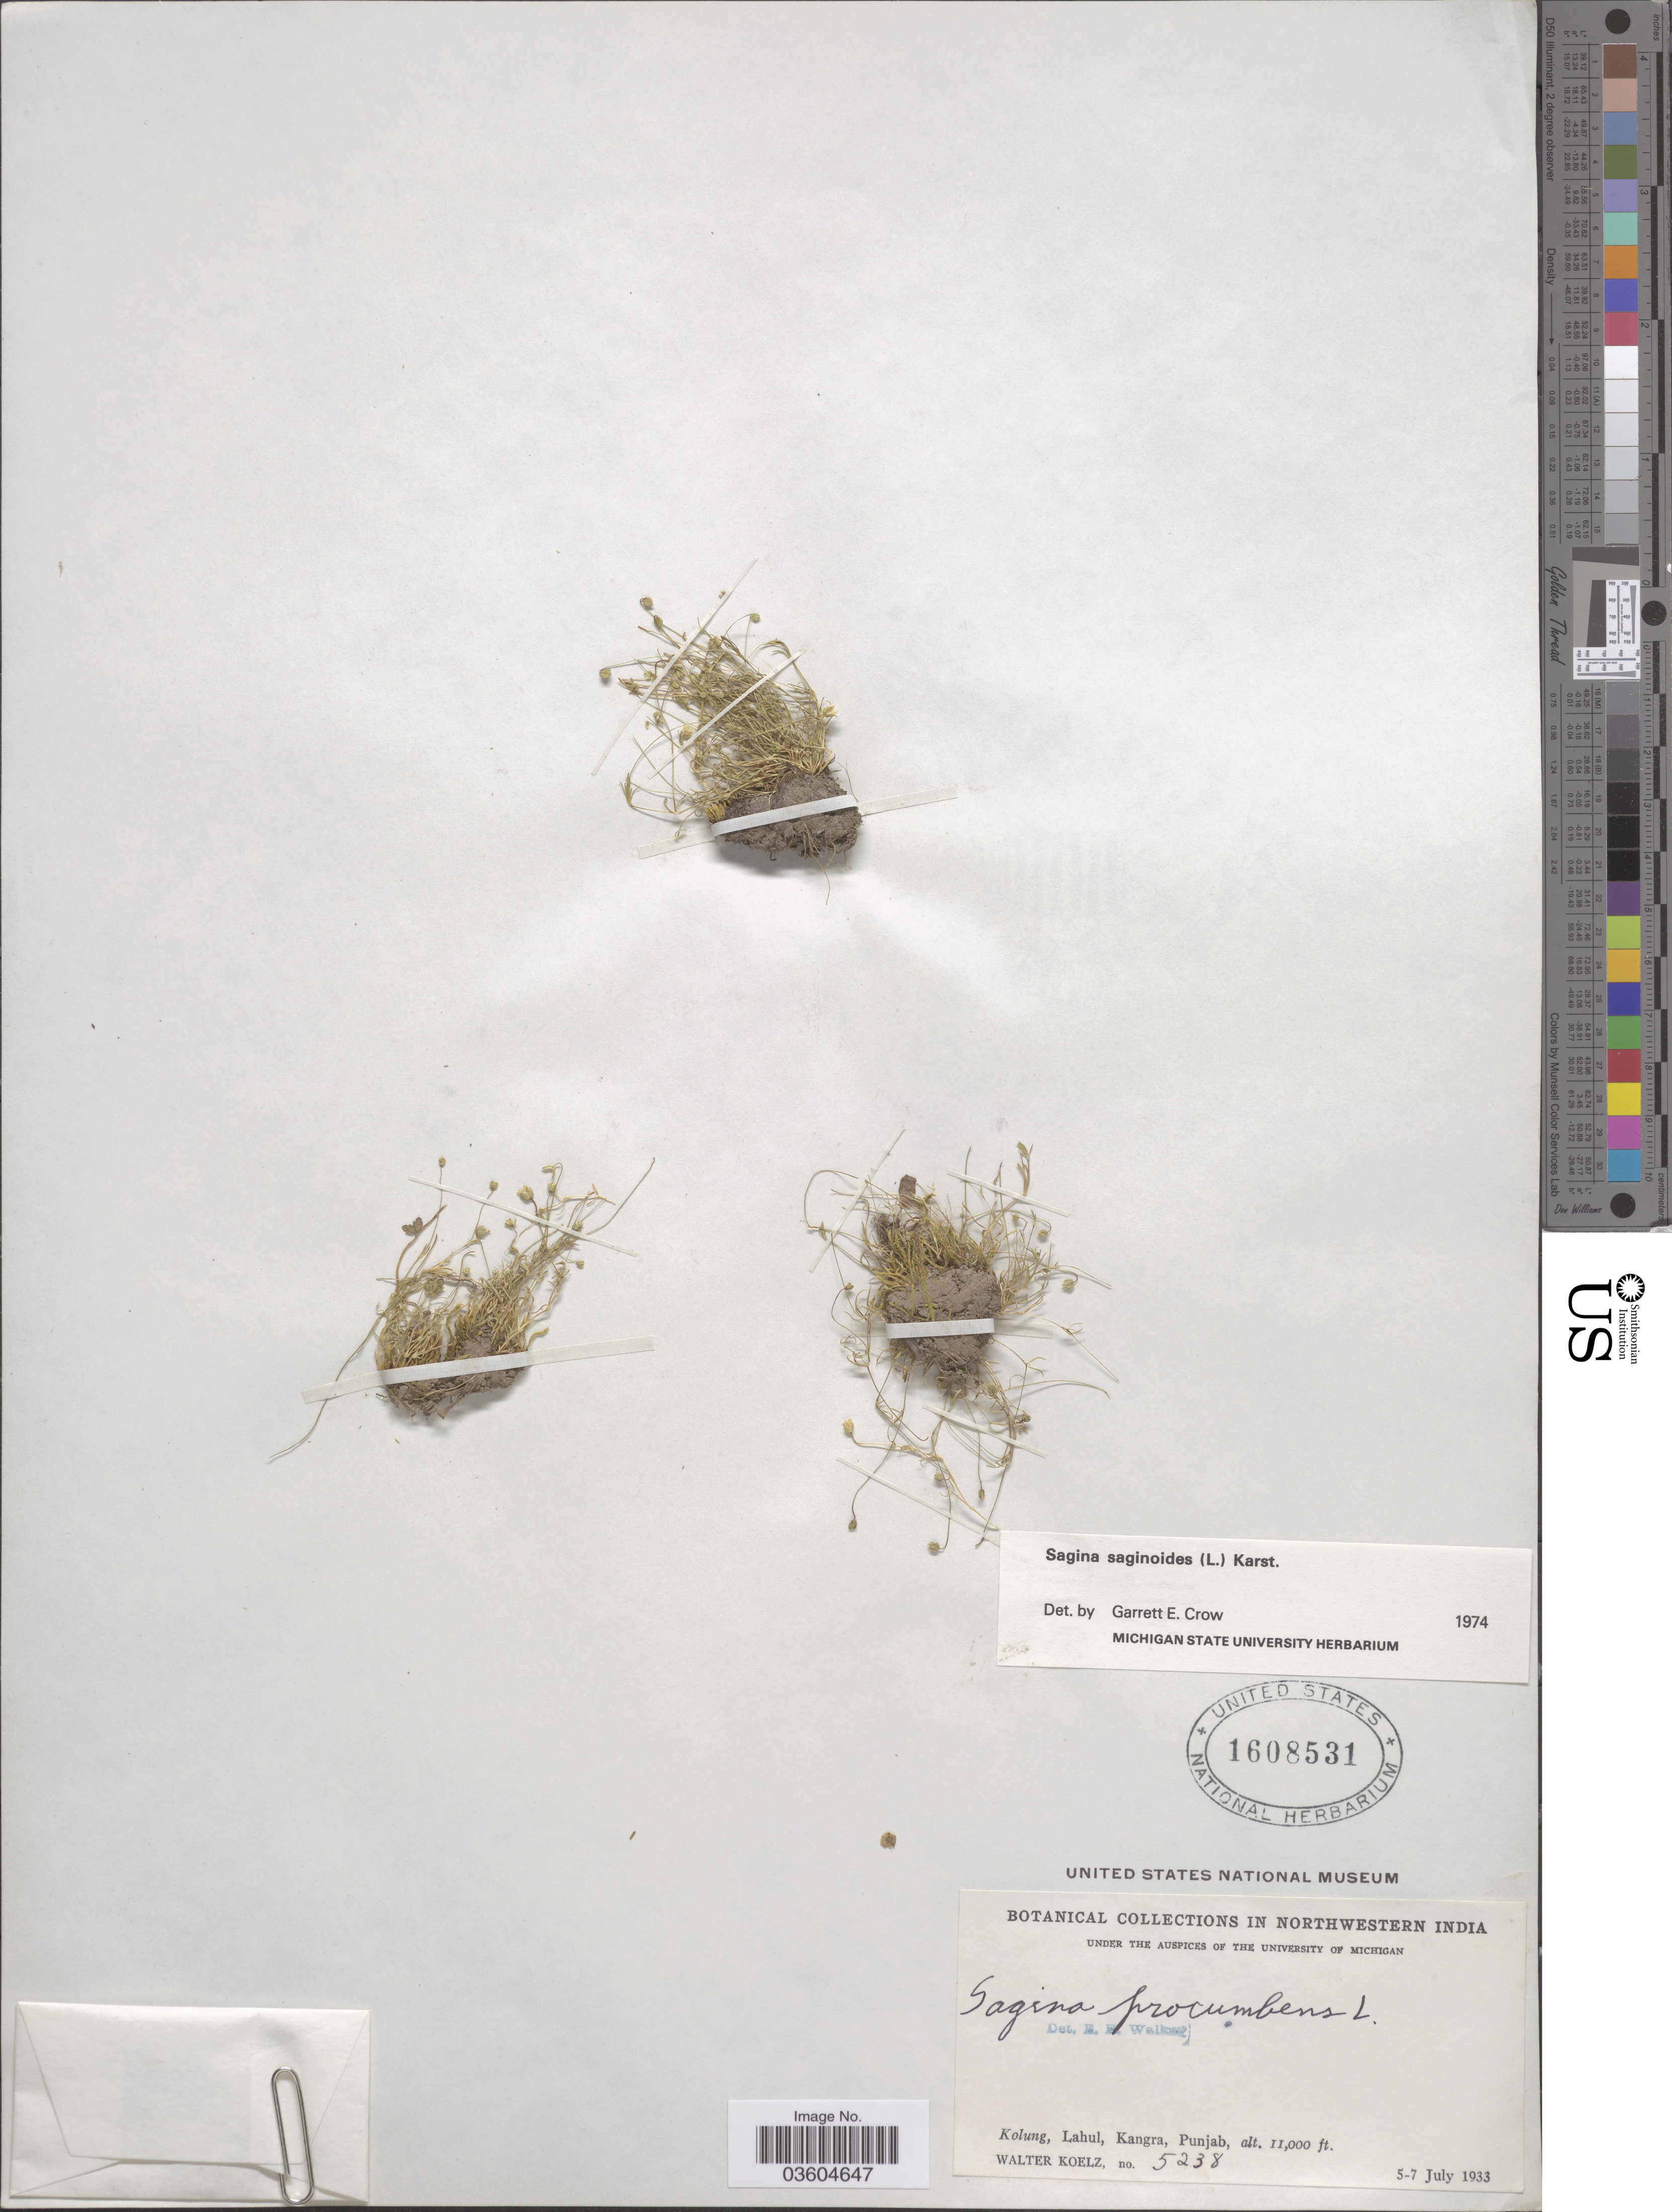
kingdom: Plantae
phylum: Tracheophyta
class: Magnoliopsida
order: Caryophyllales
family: Caryophyllaceae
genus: Sagina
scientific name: Sagina saginoides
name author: (L.) H. Karst.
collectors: W. N. Koelz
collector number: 5238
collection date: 1933-07-05/1933-07-07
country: India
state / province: Punjab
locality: Northwestern India. Kolung, Lahul, Kangra.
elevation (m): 3353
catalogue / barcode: US 1608531